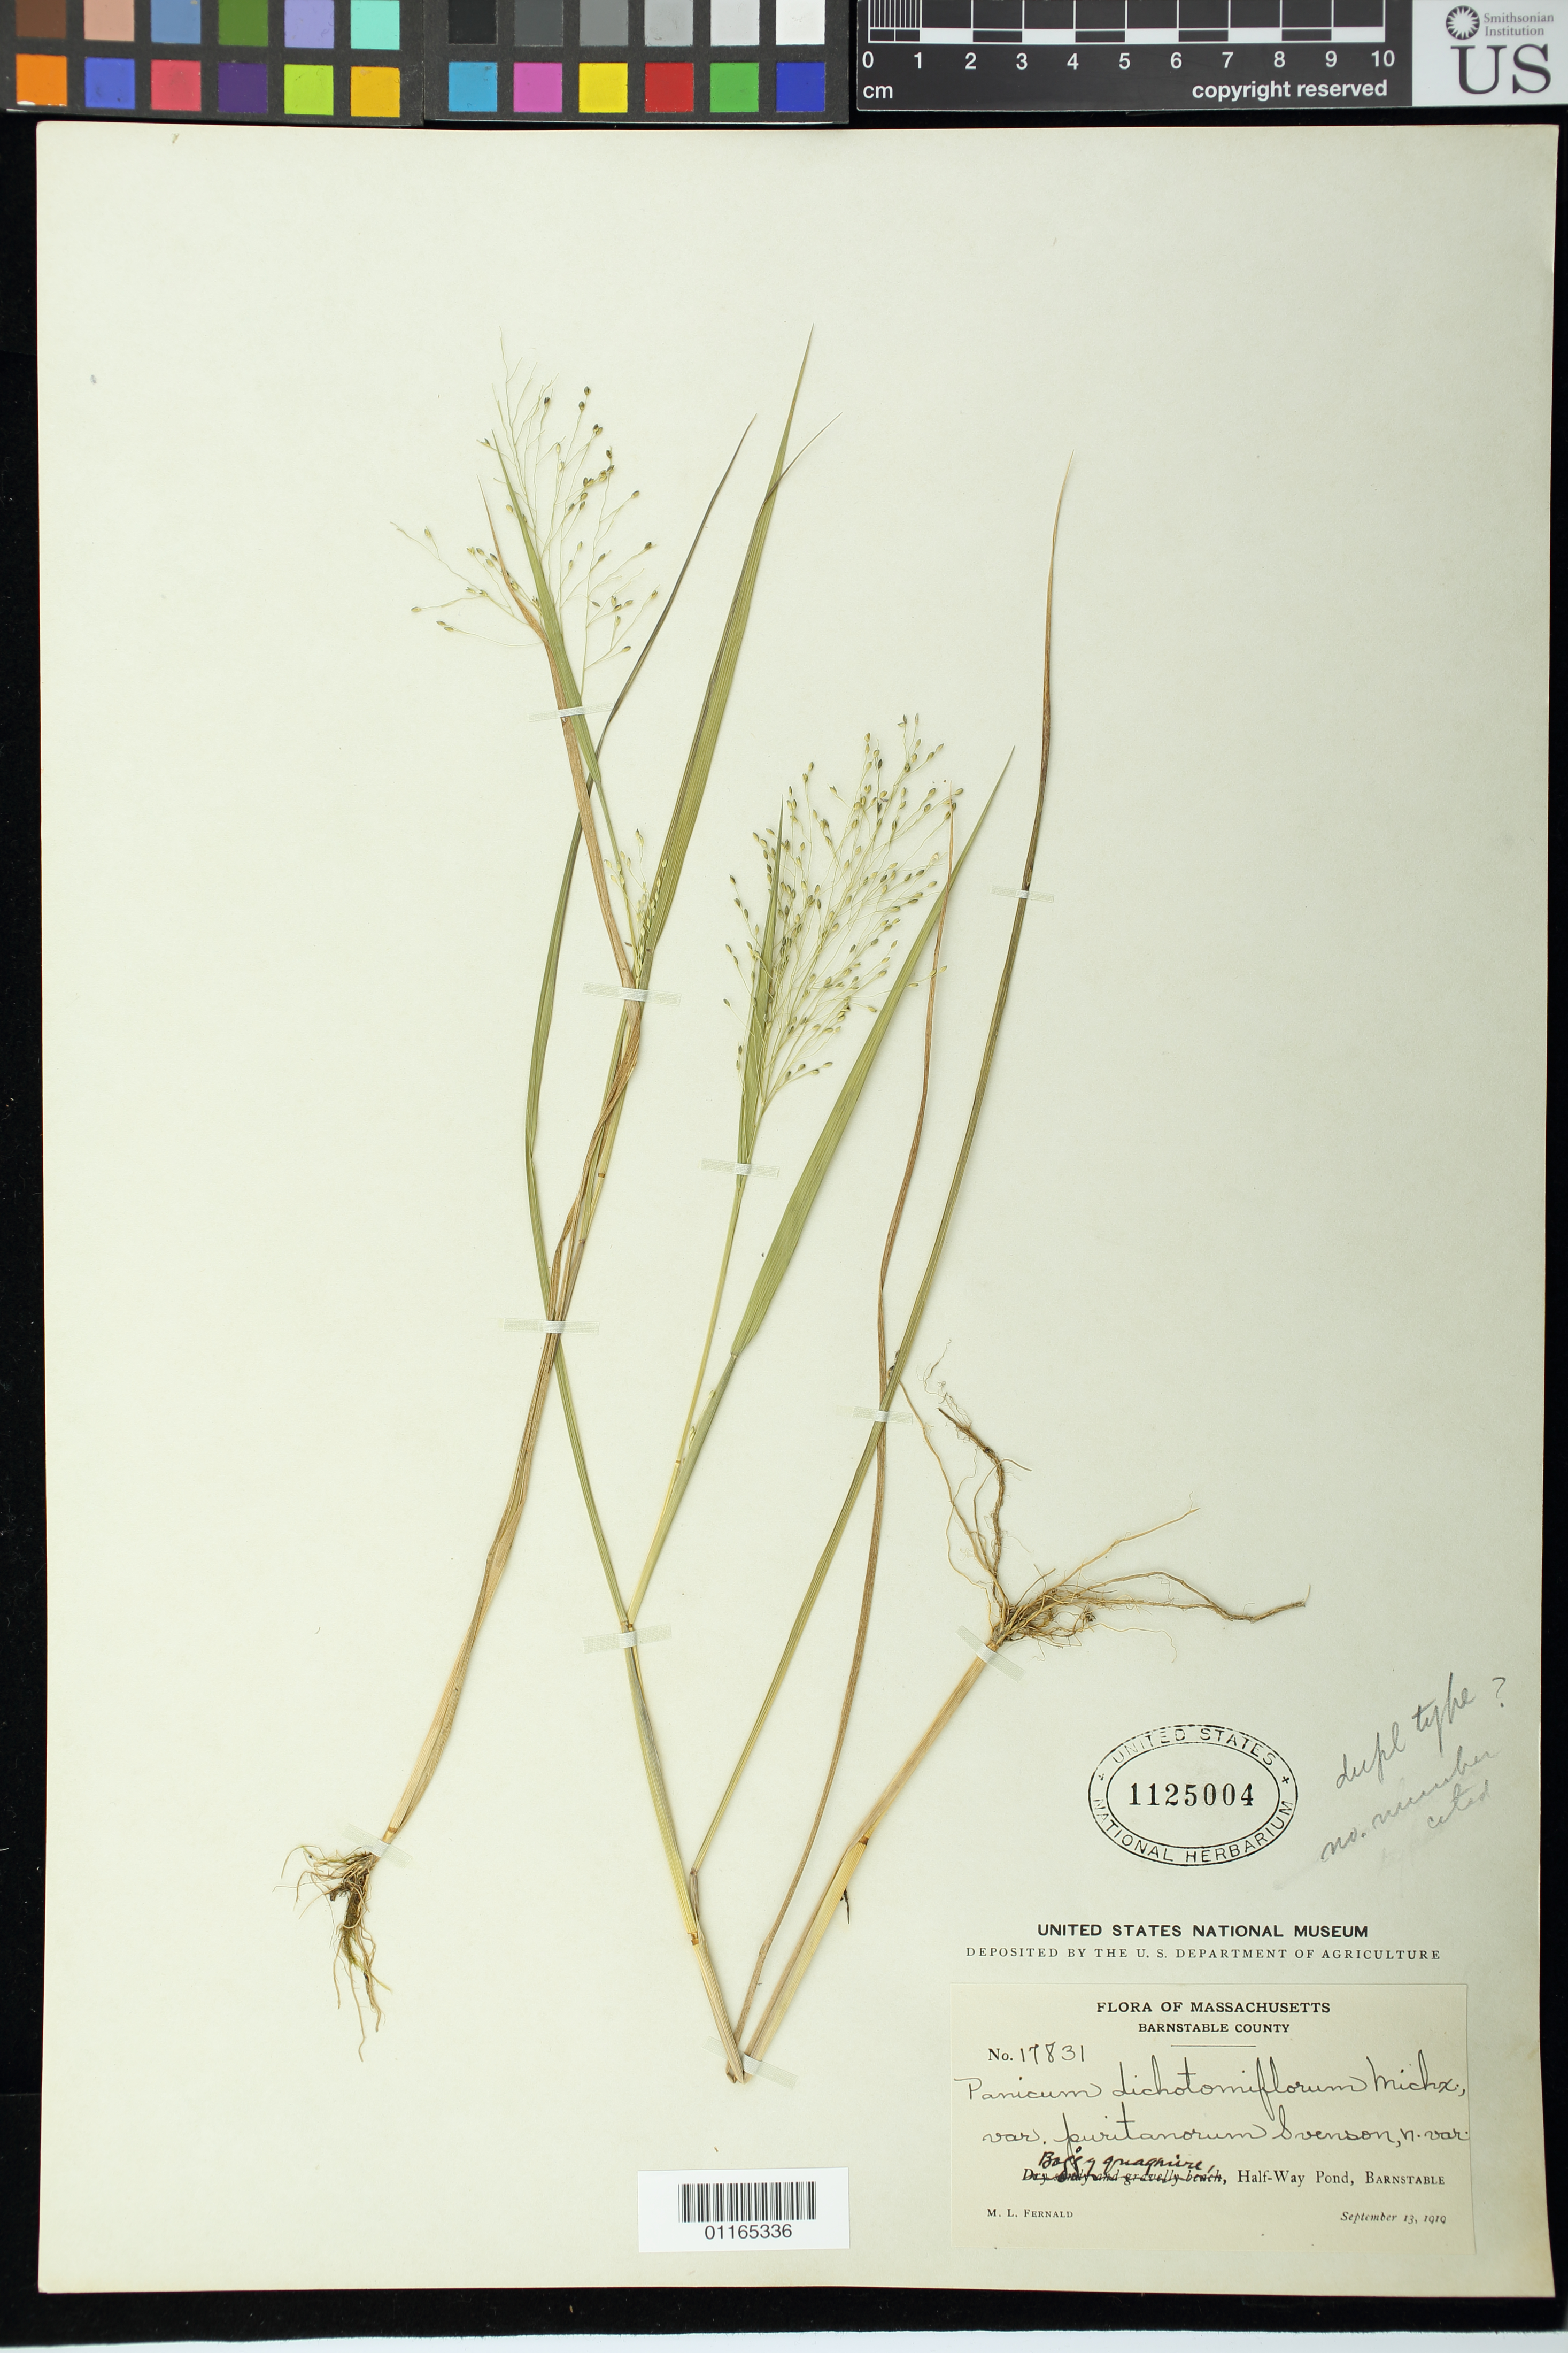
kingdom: Plantae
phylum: Tracheophyta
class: Liliopsida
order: Poales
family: Poaceae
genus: Panicum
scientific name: Panicum dichotomiflorum var. puritanorum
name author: Svenson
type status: Possible Isotype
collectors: M. L. Fernald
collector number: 17831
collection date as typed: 13 Sep 1919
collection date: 1919-09-13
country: United States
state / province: Massachusetts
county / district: Barnstable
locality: Half Way Pond.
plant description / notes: Fernald 17831 is presumably a duplicate of the holotype; no collection number is cited in protologue, but collection locality & date on label match otherwise. Holotype (GH) and an isotype at US (USNH 1502799) are numbered "Plantae Exsiccatae Grayanae 306".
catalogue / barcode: US 1125004